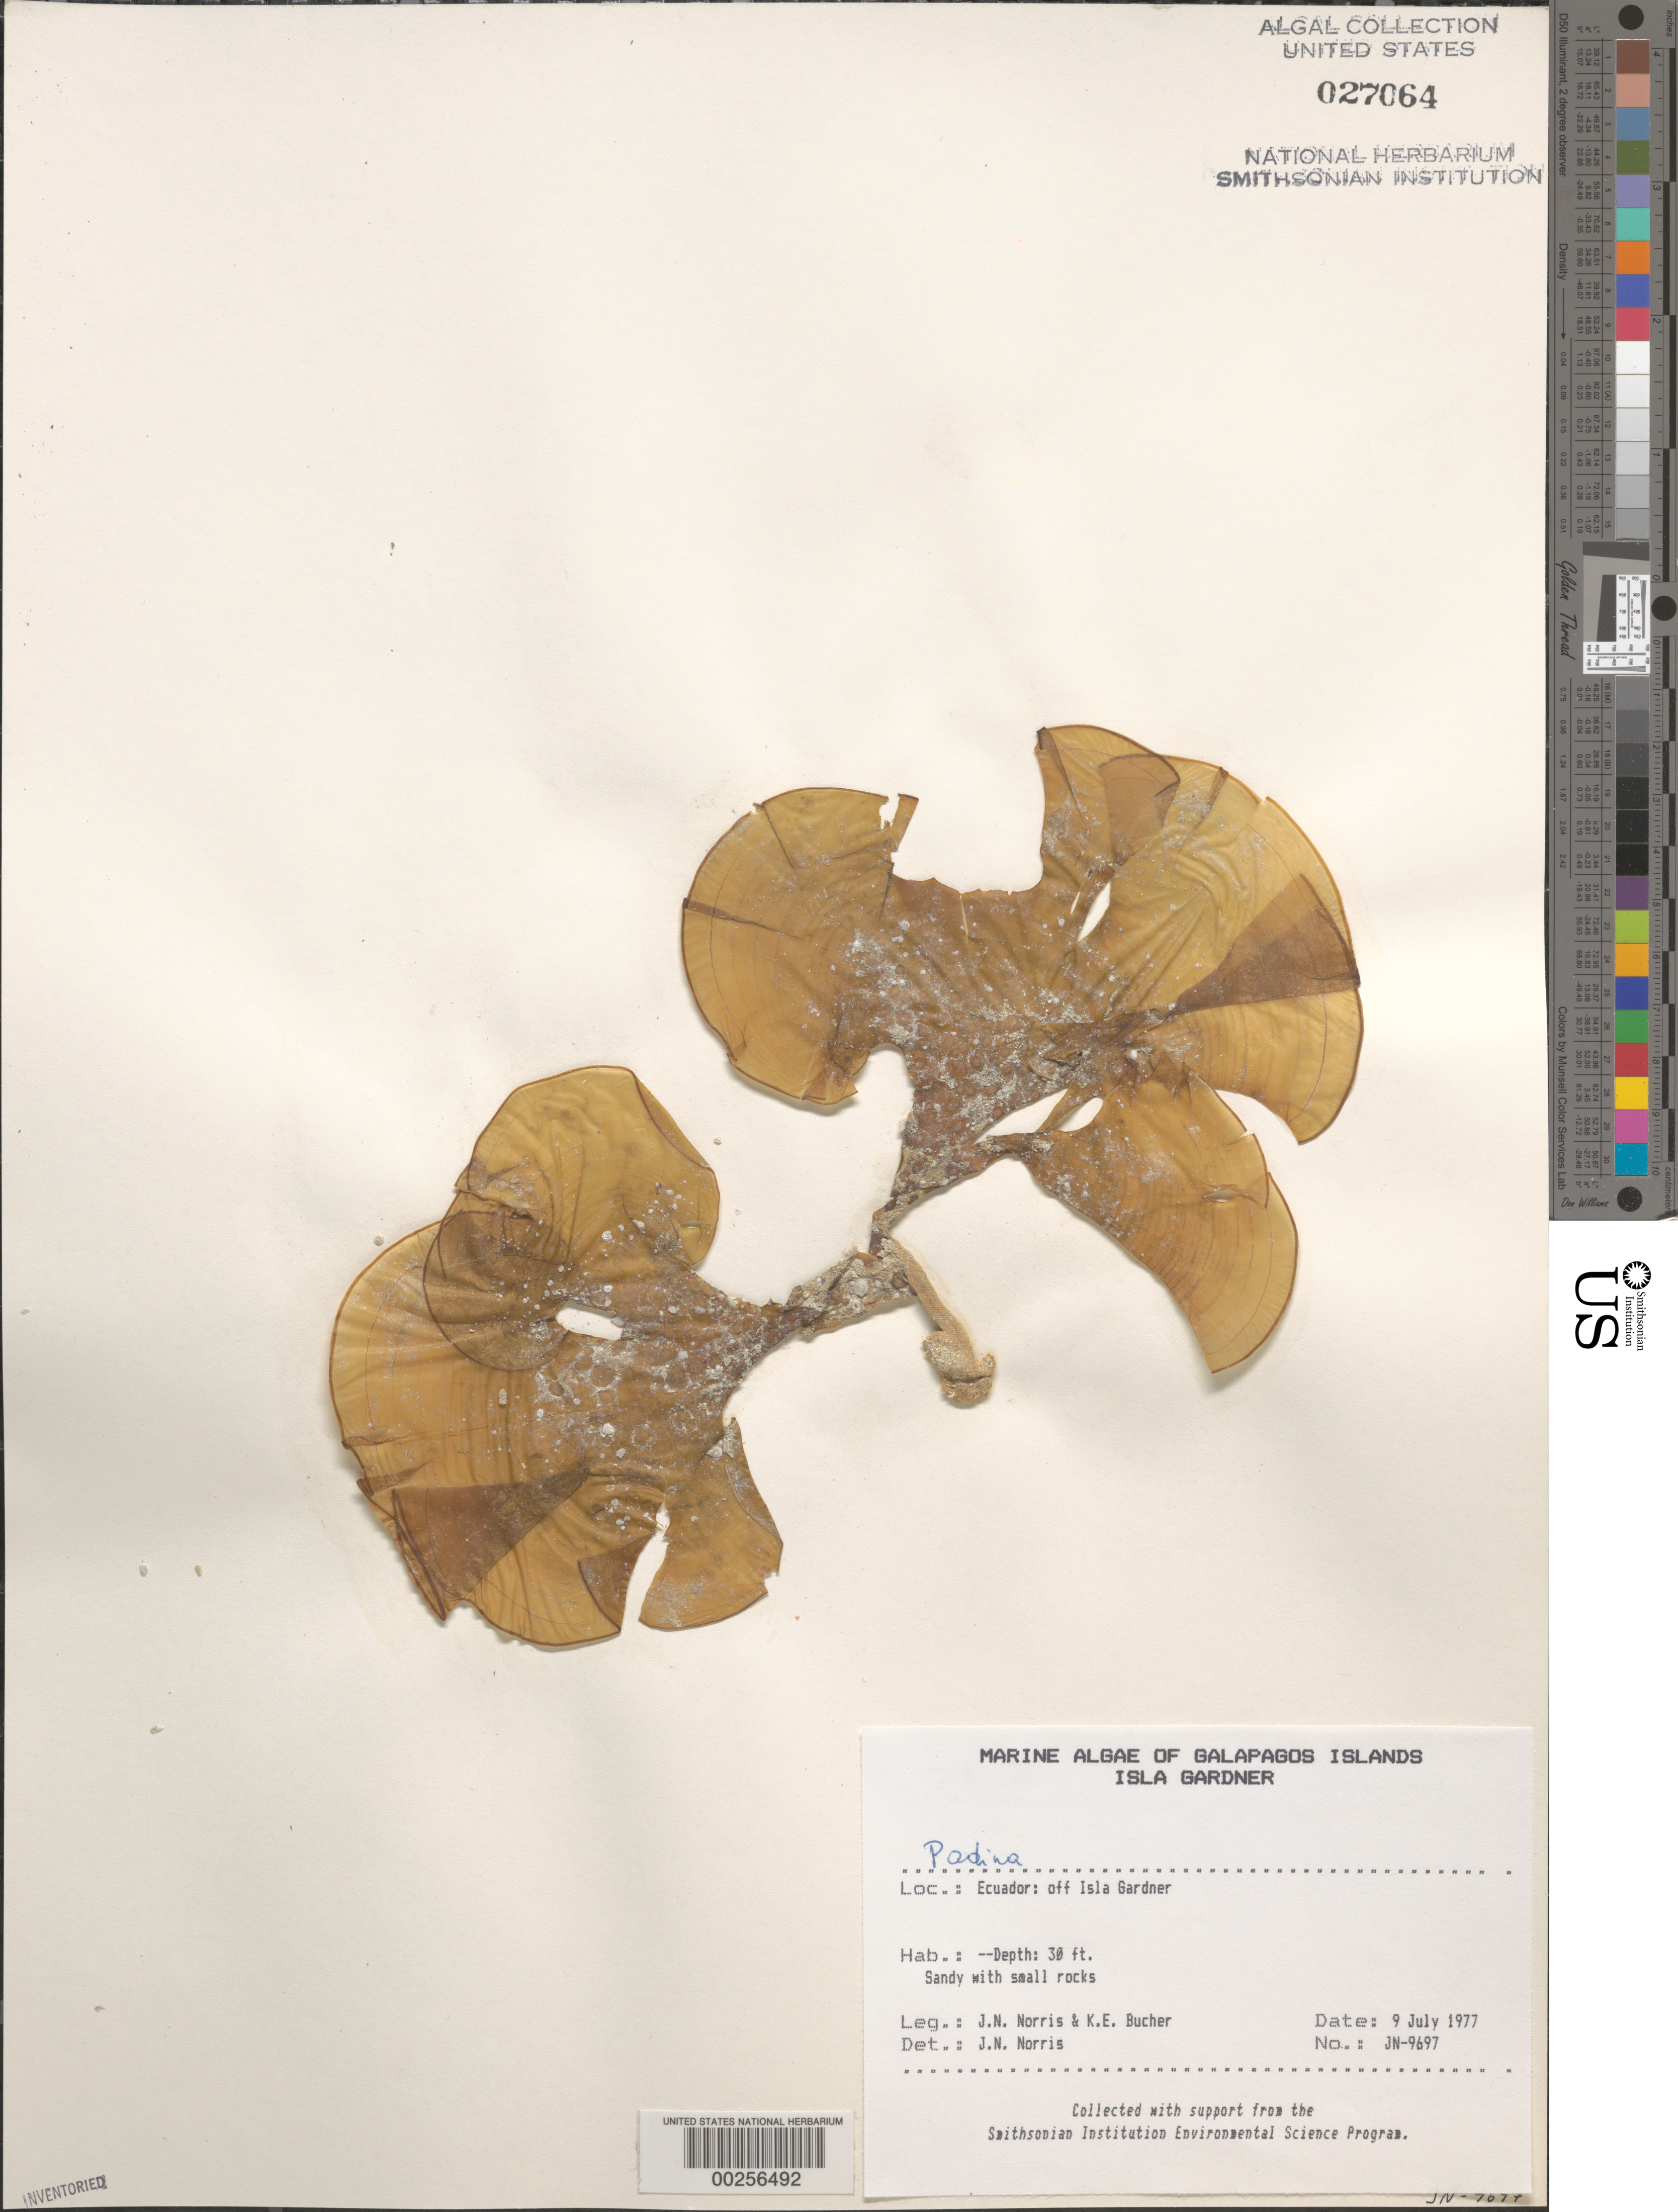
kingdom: Chromista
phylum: Ochrophyta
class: Phaeophyceae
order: Dictyotales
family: Dictyotaceae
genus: Padina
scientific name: Padina sp.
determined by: Norris, James N.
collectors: J. N. Norris & K. E. Bucher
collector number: JN-9697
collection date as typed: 09 Jul 1977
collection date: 1977-07-09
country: Ecuador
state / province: Colón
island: Gardner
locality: Off Isla Gardner (Isla Gardiner), off Isla Española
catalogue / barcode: US 27064